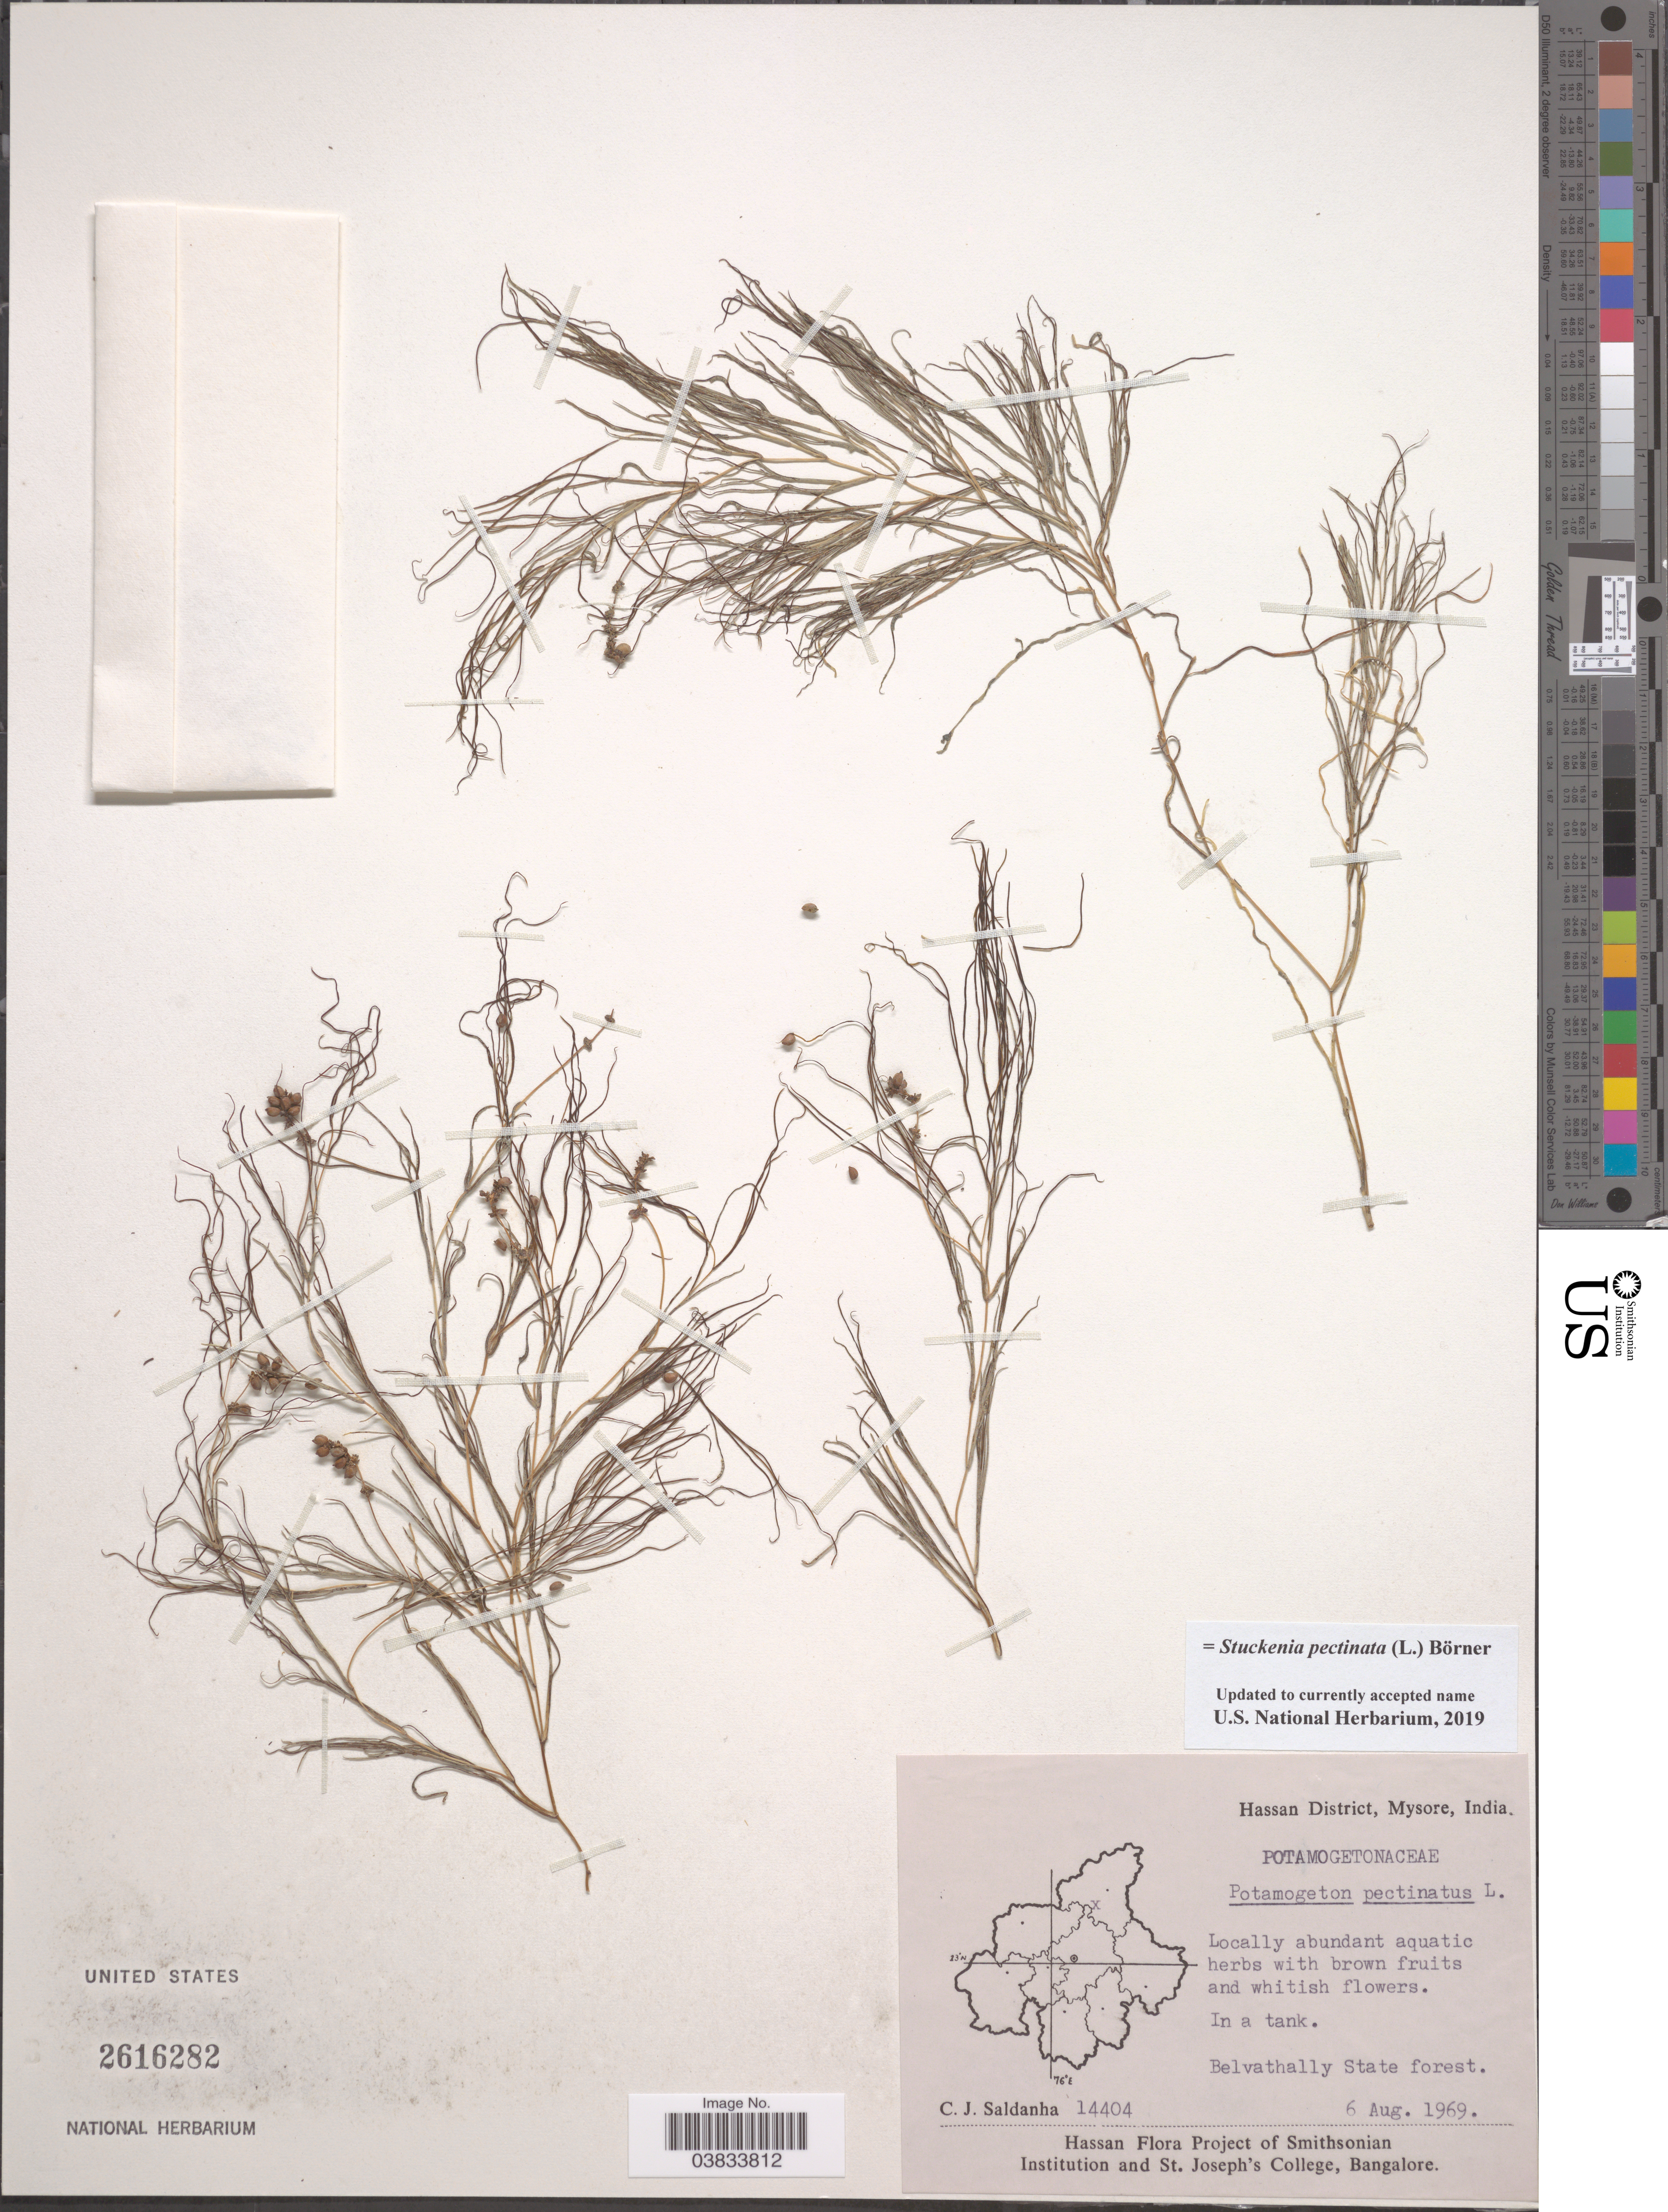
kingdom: Plantae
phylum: Tracheophyta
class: Liliopsida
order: Alismatales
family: Potamogetonaceae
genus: Stuckenia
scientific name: Stuckenia pectinata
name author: (L.) Börner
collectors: C. J. Saldanha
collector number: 14404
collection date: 1969-08-06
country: India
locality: Hassan District, Mysore. Belvathally State forest.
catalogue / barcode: US 2616282